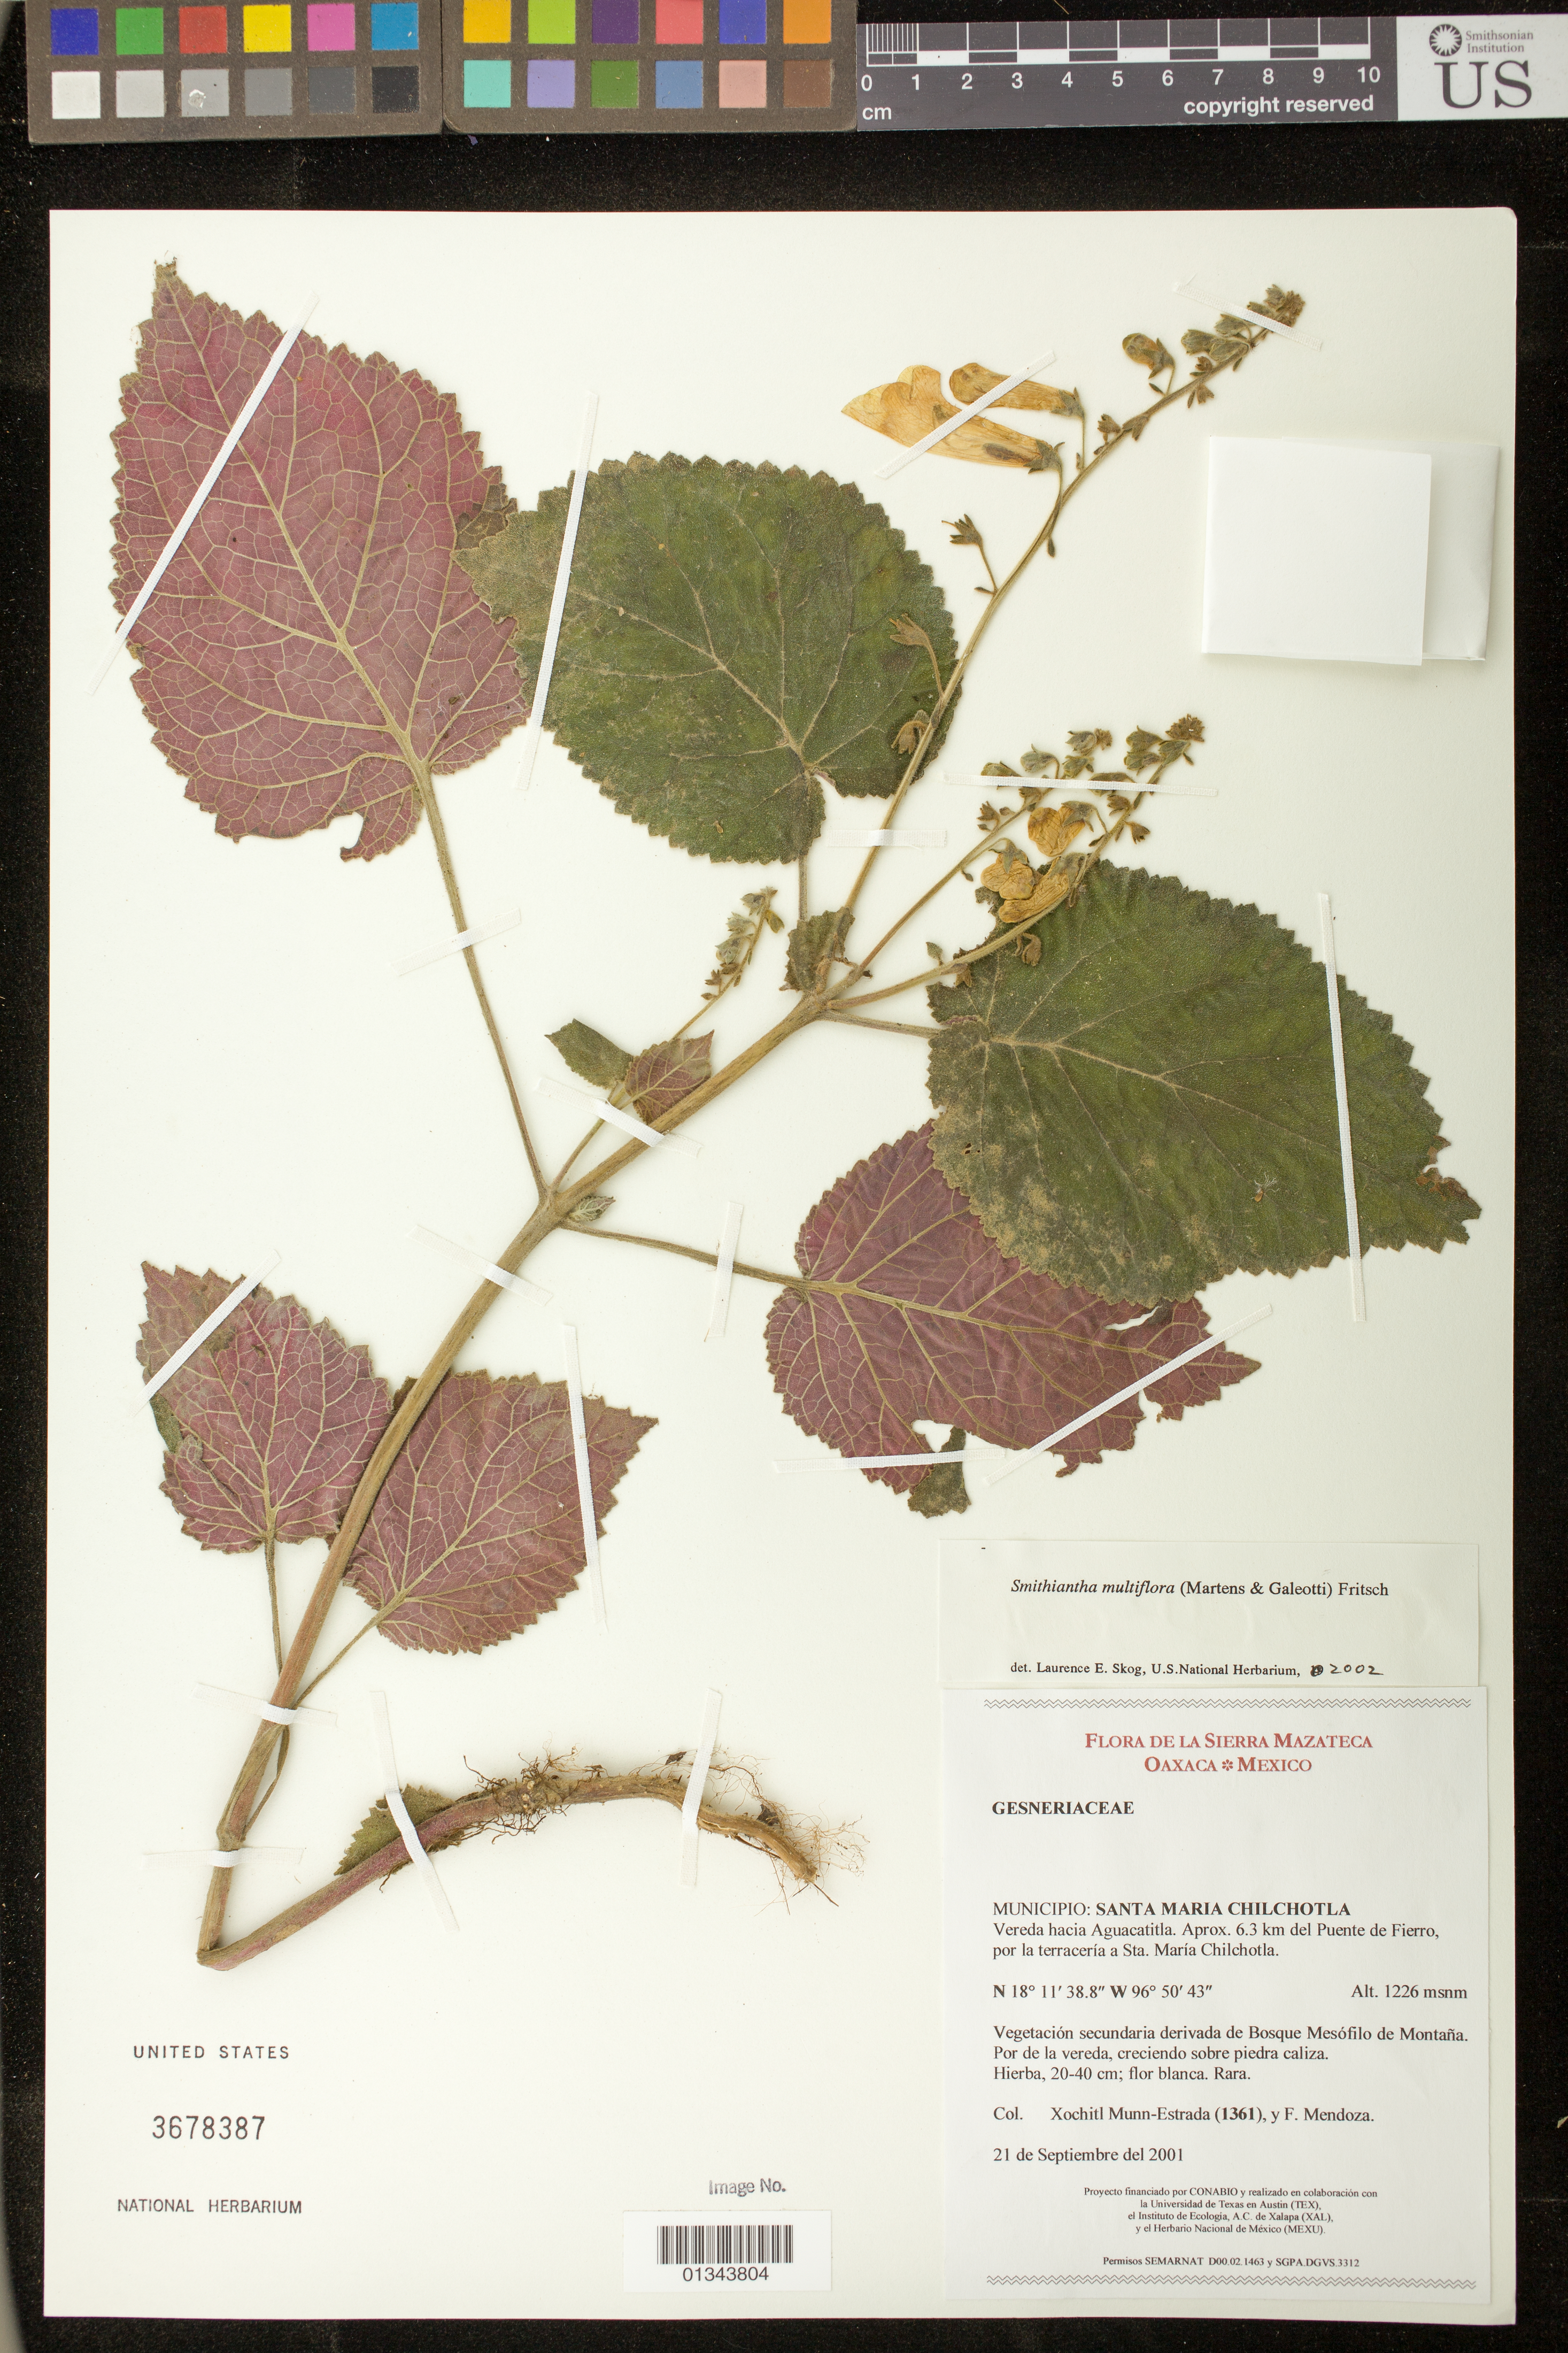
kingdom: Plantae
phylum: Tracheophyta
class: Magnoliopsida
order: Lamiales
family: Gesneriaceae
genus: Smithiantha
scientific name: Smithiantha multiflora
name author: (M. Martens & Galeotti) Fritsch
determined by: Skog, Laurence E.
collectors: X. Munn-Estrada & F. Mendoza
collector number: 1361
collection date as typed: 21 de Septiembre del 2001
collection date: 2001-09-21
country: Mexico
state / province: Oaxaca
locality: Santa Maria Chilchotla, Vereda hacia Aguacatitla. Aprox. 6.3 km del Puente de Fierro, por la terraceria a Sta. Maria Chilchotla.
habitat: Vegetacion secundaria derivada de Bosque Mesofilo de Montana. Por de la vereda, creciendo sobre piedra caliza.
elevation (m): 1226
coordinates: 18 11 38.8 N, 96 50 43 W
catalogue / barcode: US 3678387